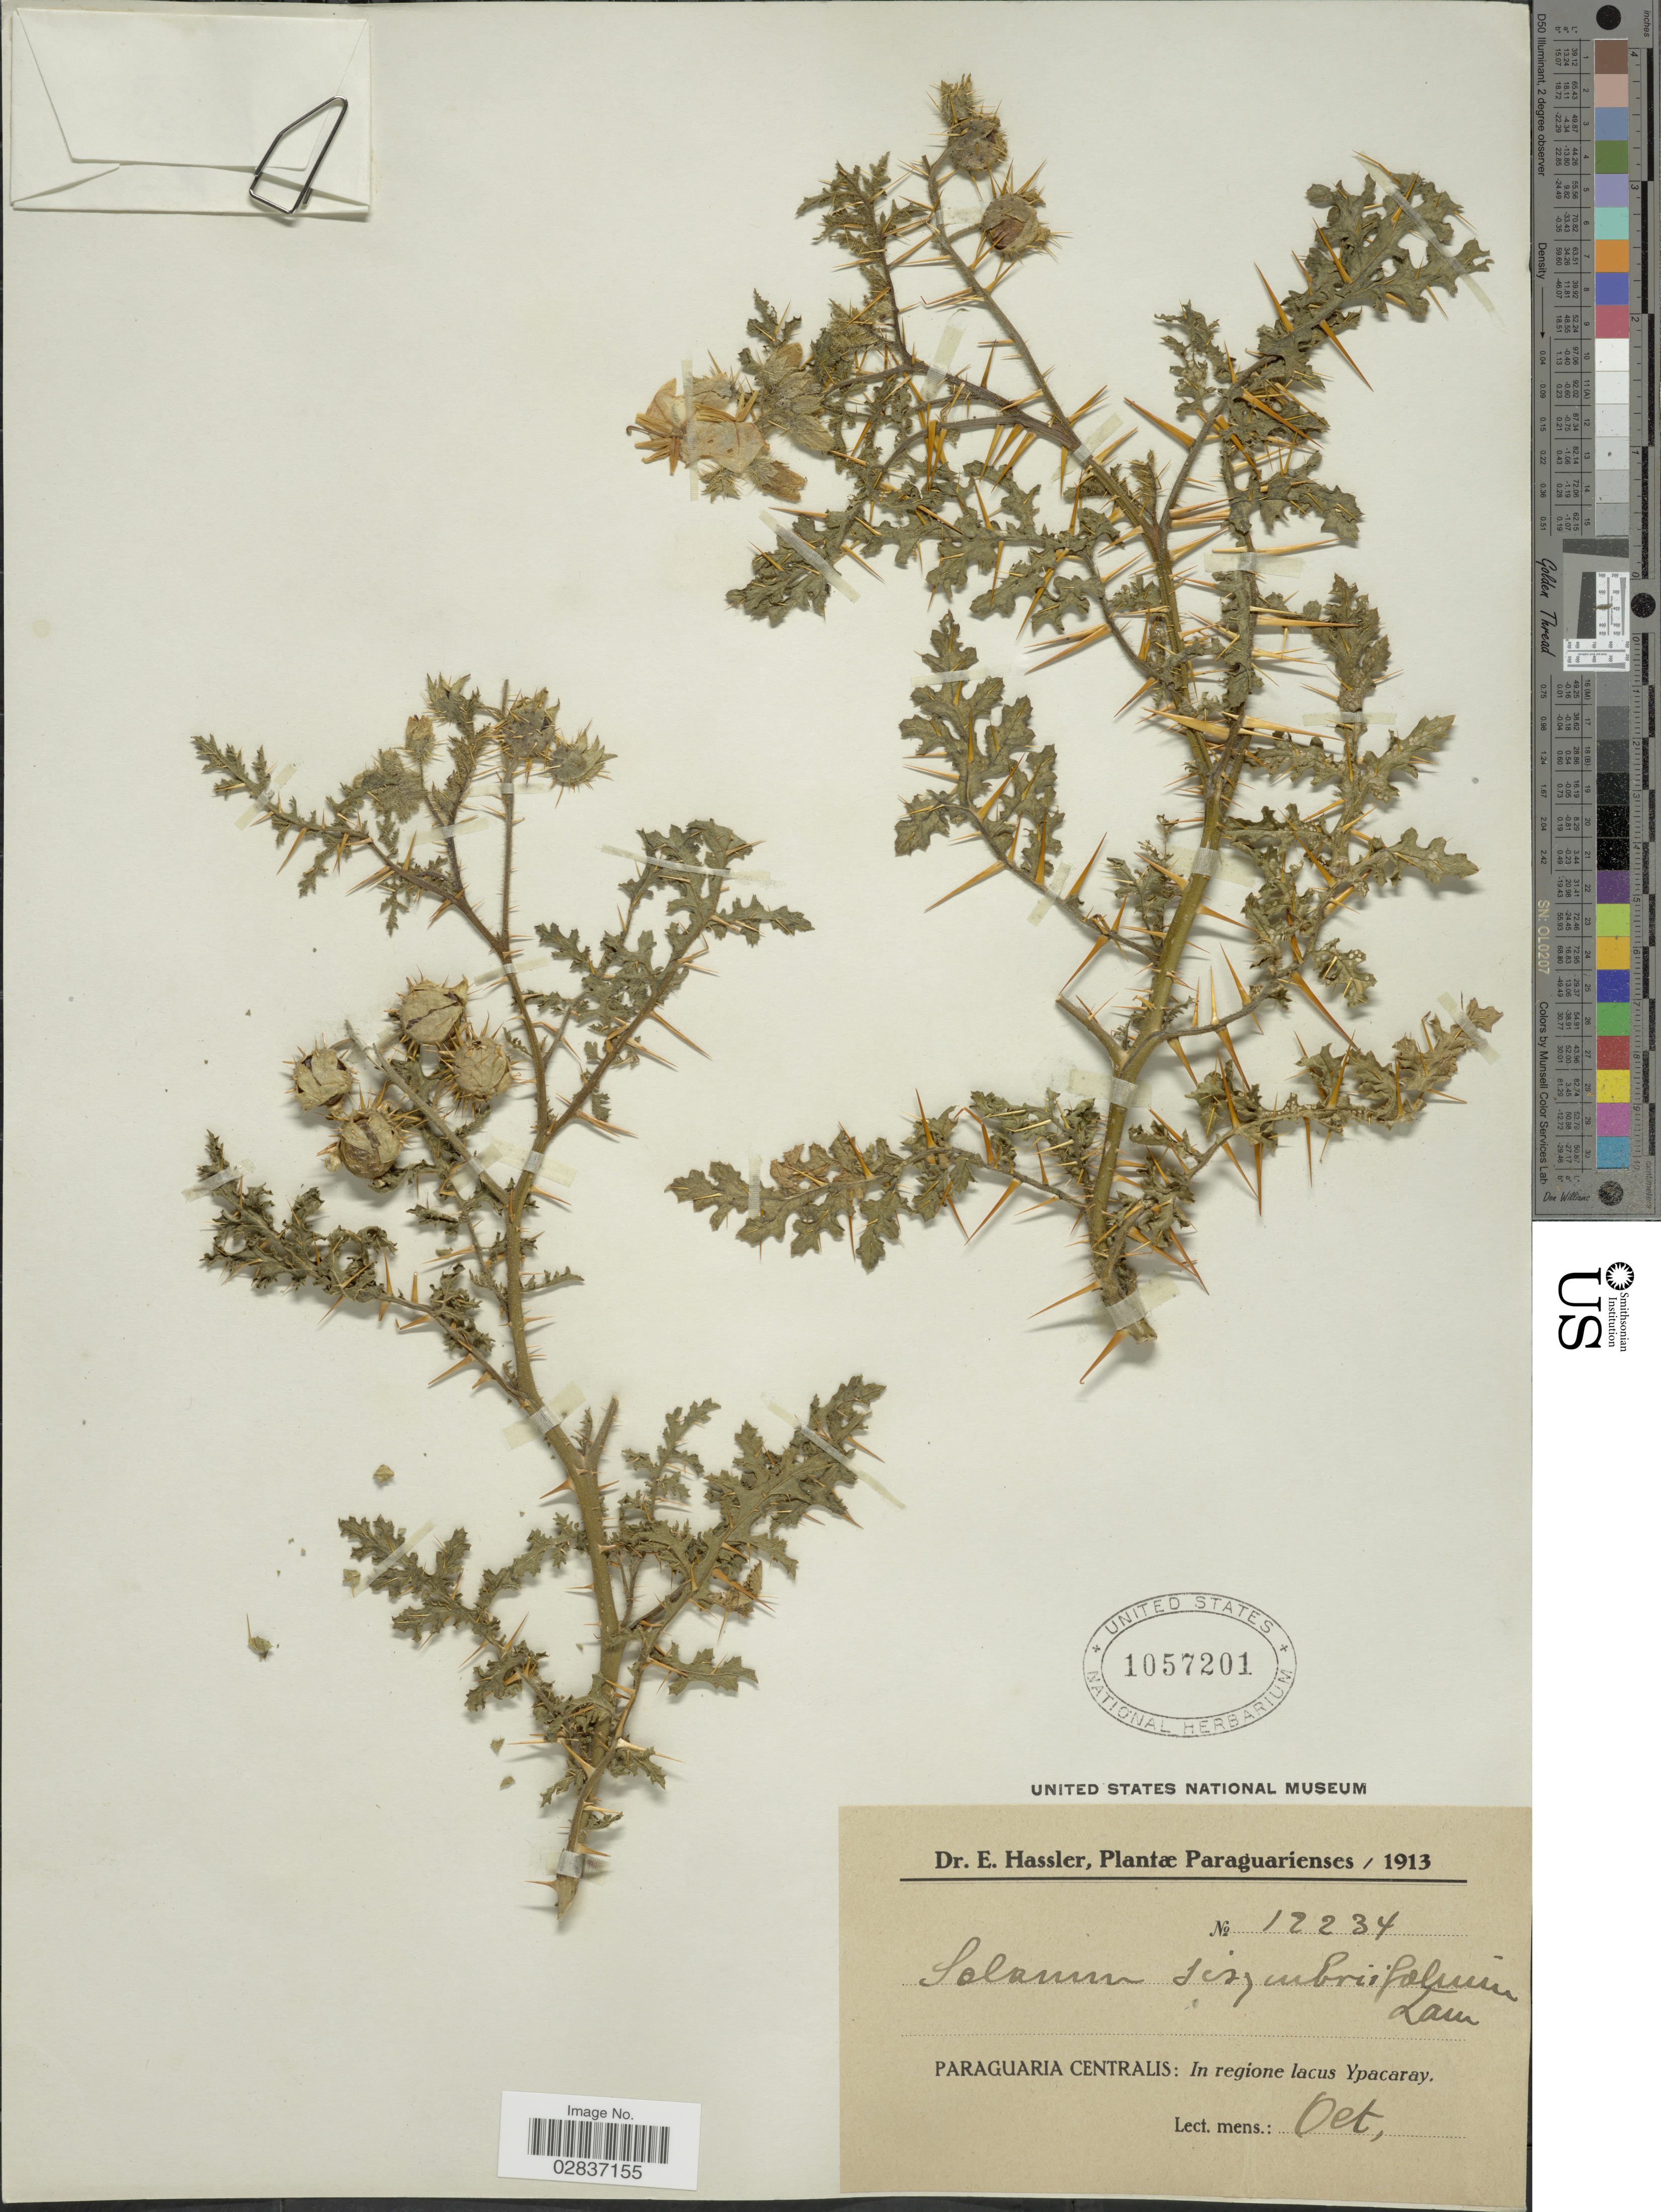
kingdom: Plantae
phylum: Tracheophyta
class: Magnoliopsida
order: Solanales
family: Solanaceae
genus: Solanum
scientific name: Solanum sisymbriifolium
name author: Lam.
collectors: E. Hassler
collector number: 12234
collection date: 1913-10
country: Paraguay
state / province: Paraguari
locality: Paraguaria Centralis: In regione lacus Ypacaray.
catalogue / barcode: US 1057201